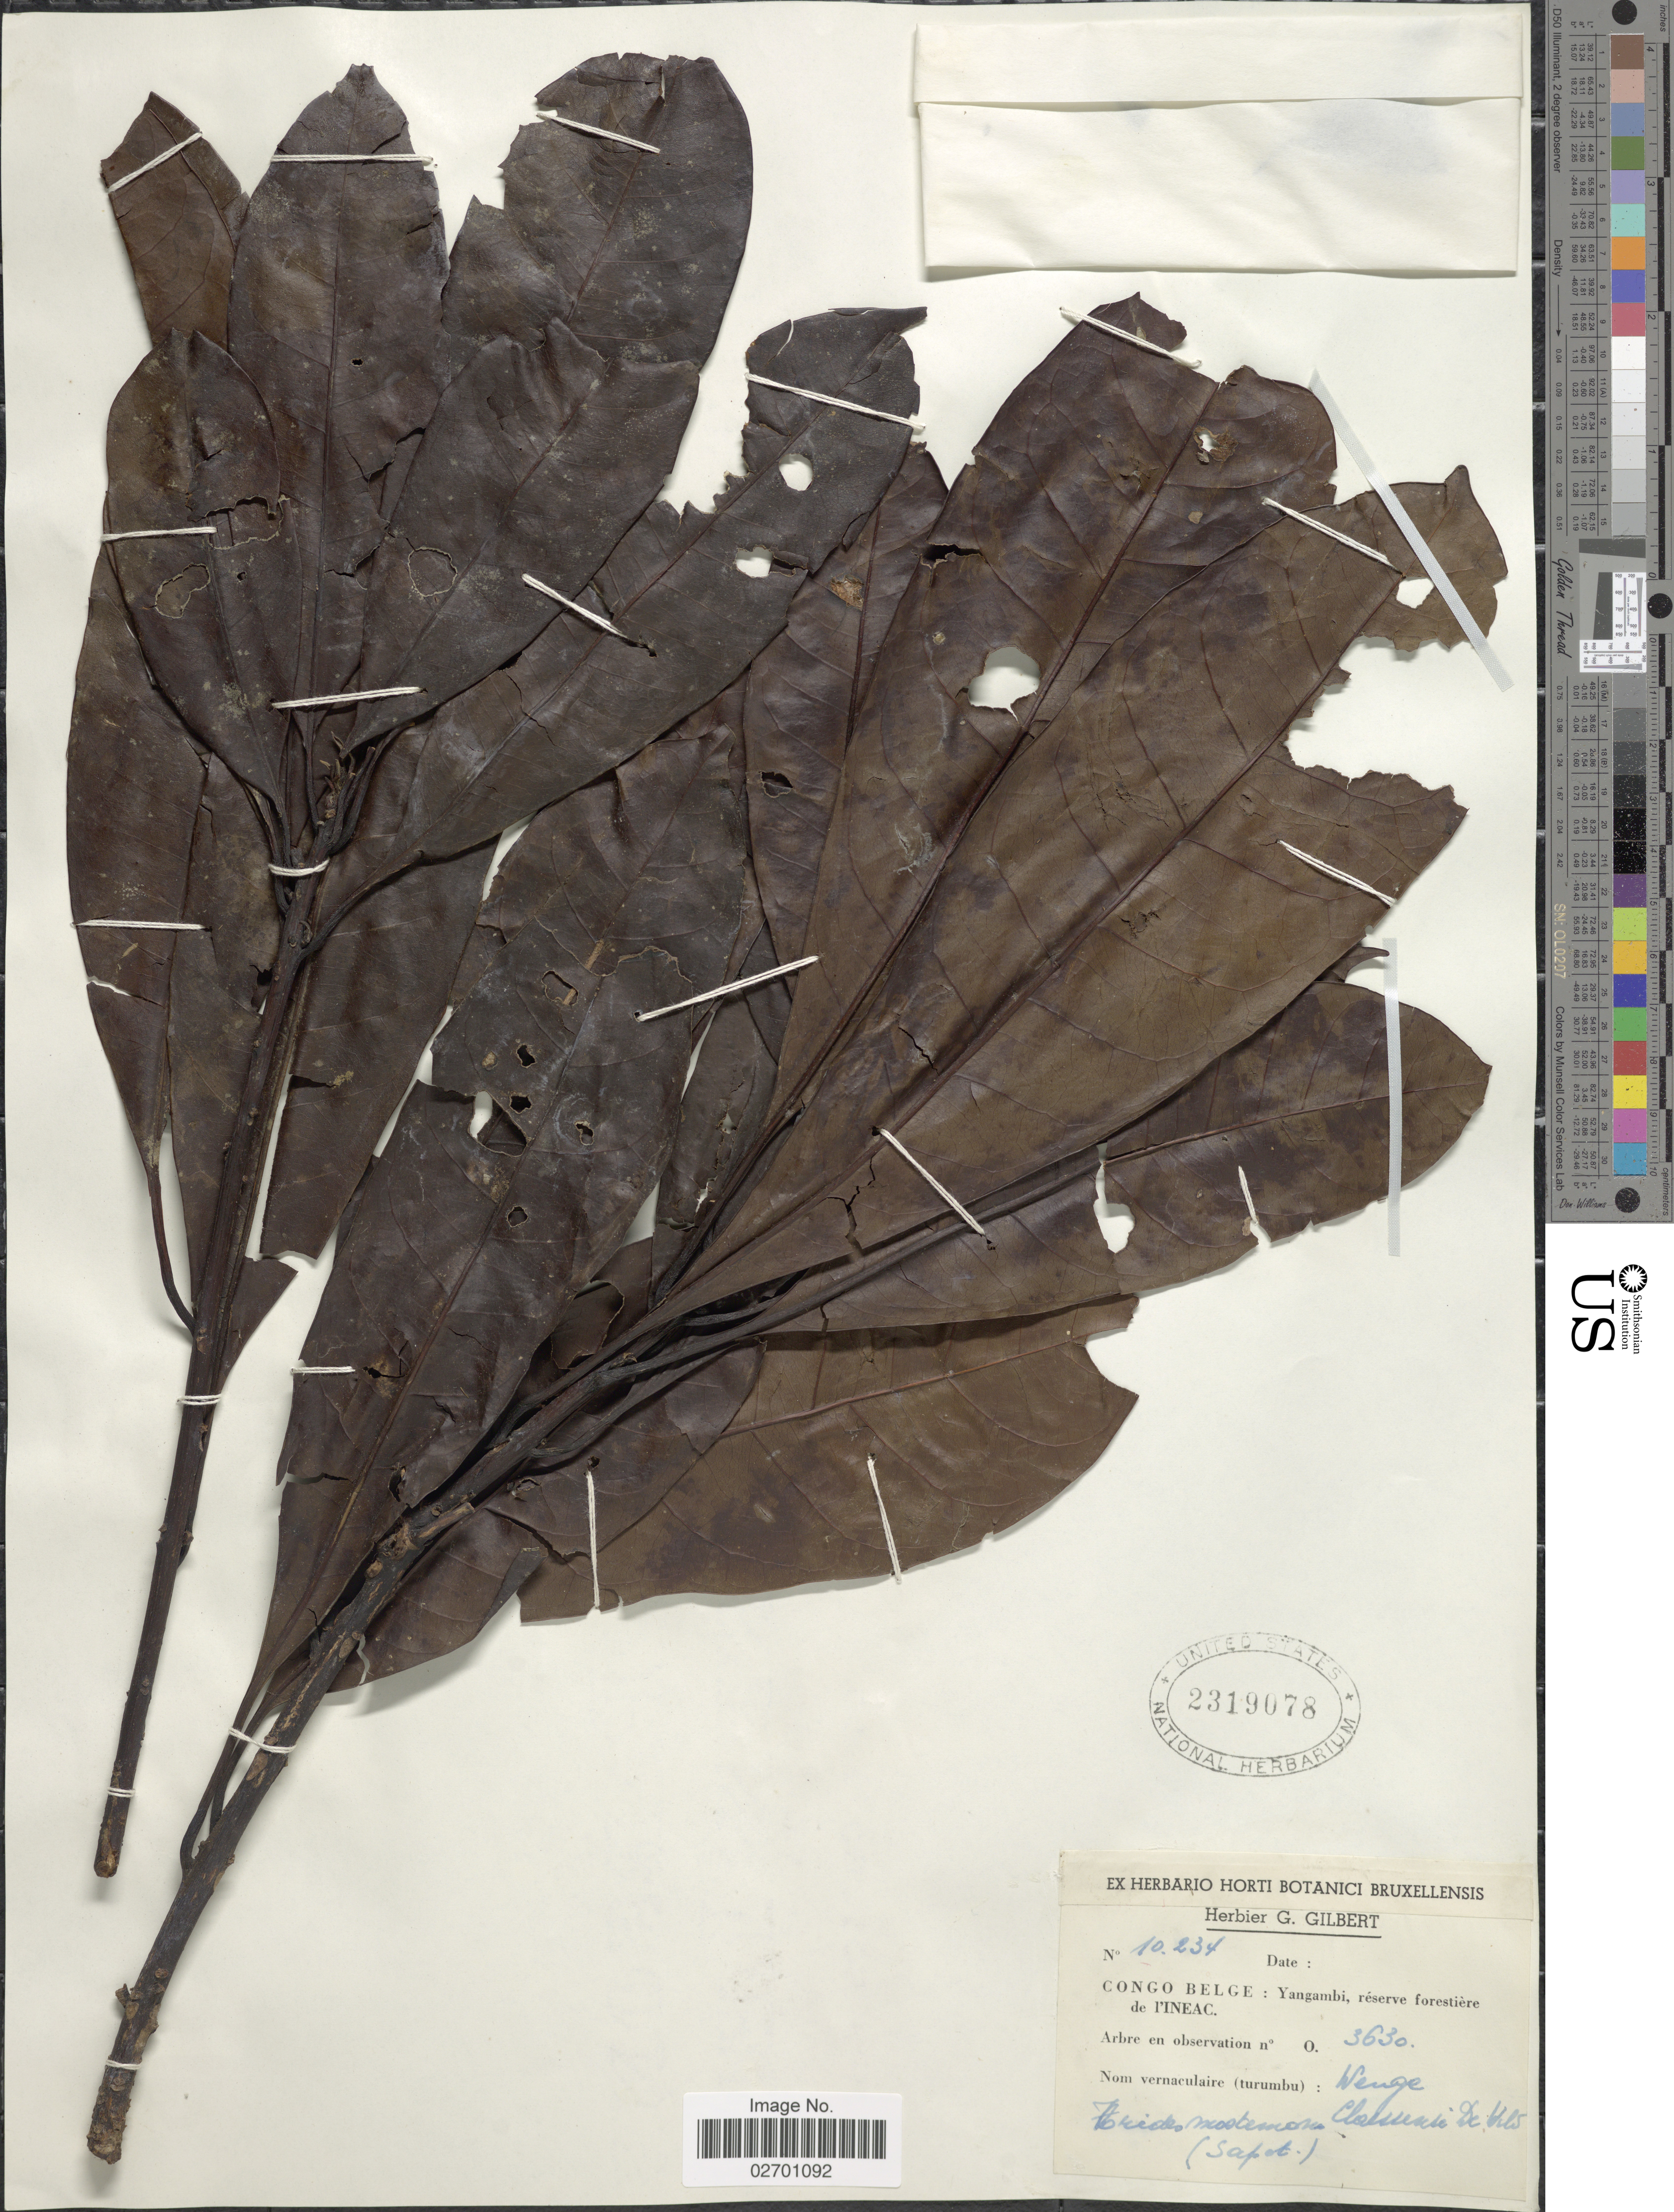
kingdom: Plantae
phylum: Tracheophyta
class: Magnoliopsida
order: Ericales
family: Sapotaceae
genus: Tridesmostemon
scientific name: Tridesmostemon claessensi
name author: De Wild.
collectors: Ex herb. G. Gilbert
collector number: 10234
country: Congo, Democratic Republic of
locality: Congo Belge: Yangambi, reserve foretiere de l'INEAC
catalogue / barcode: US 2319078